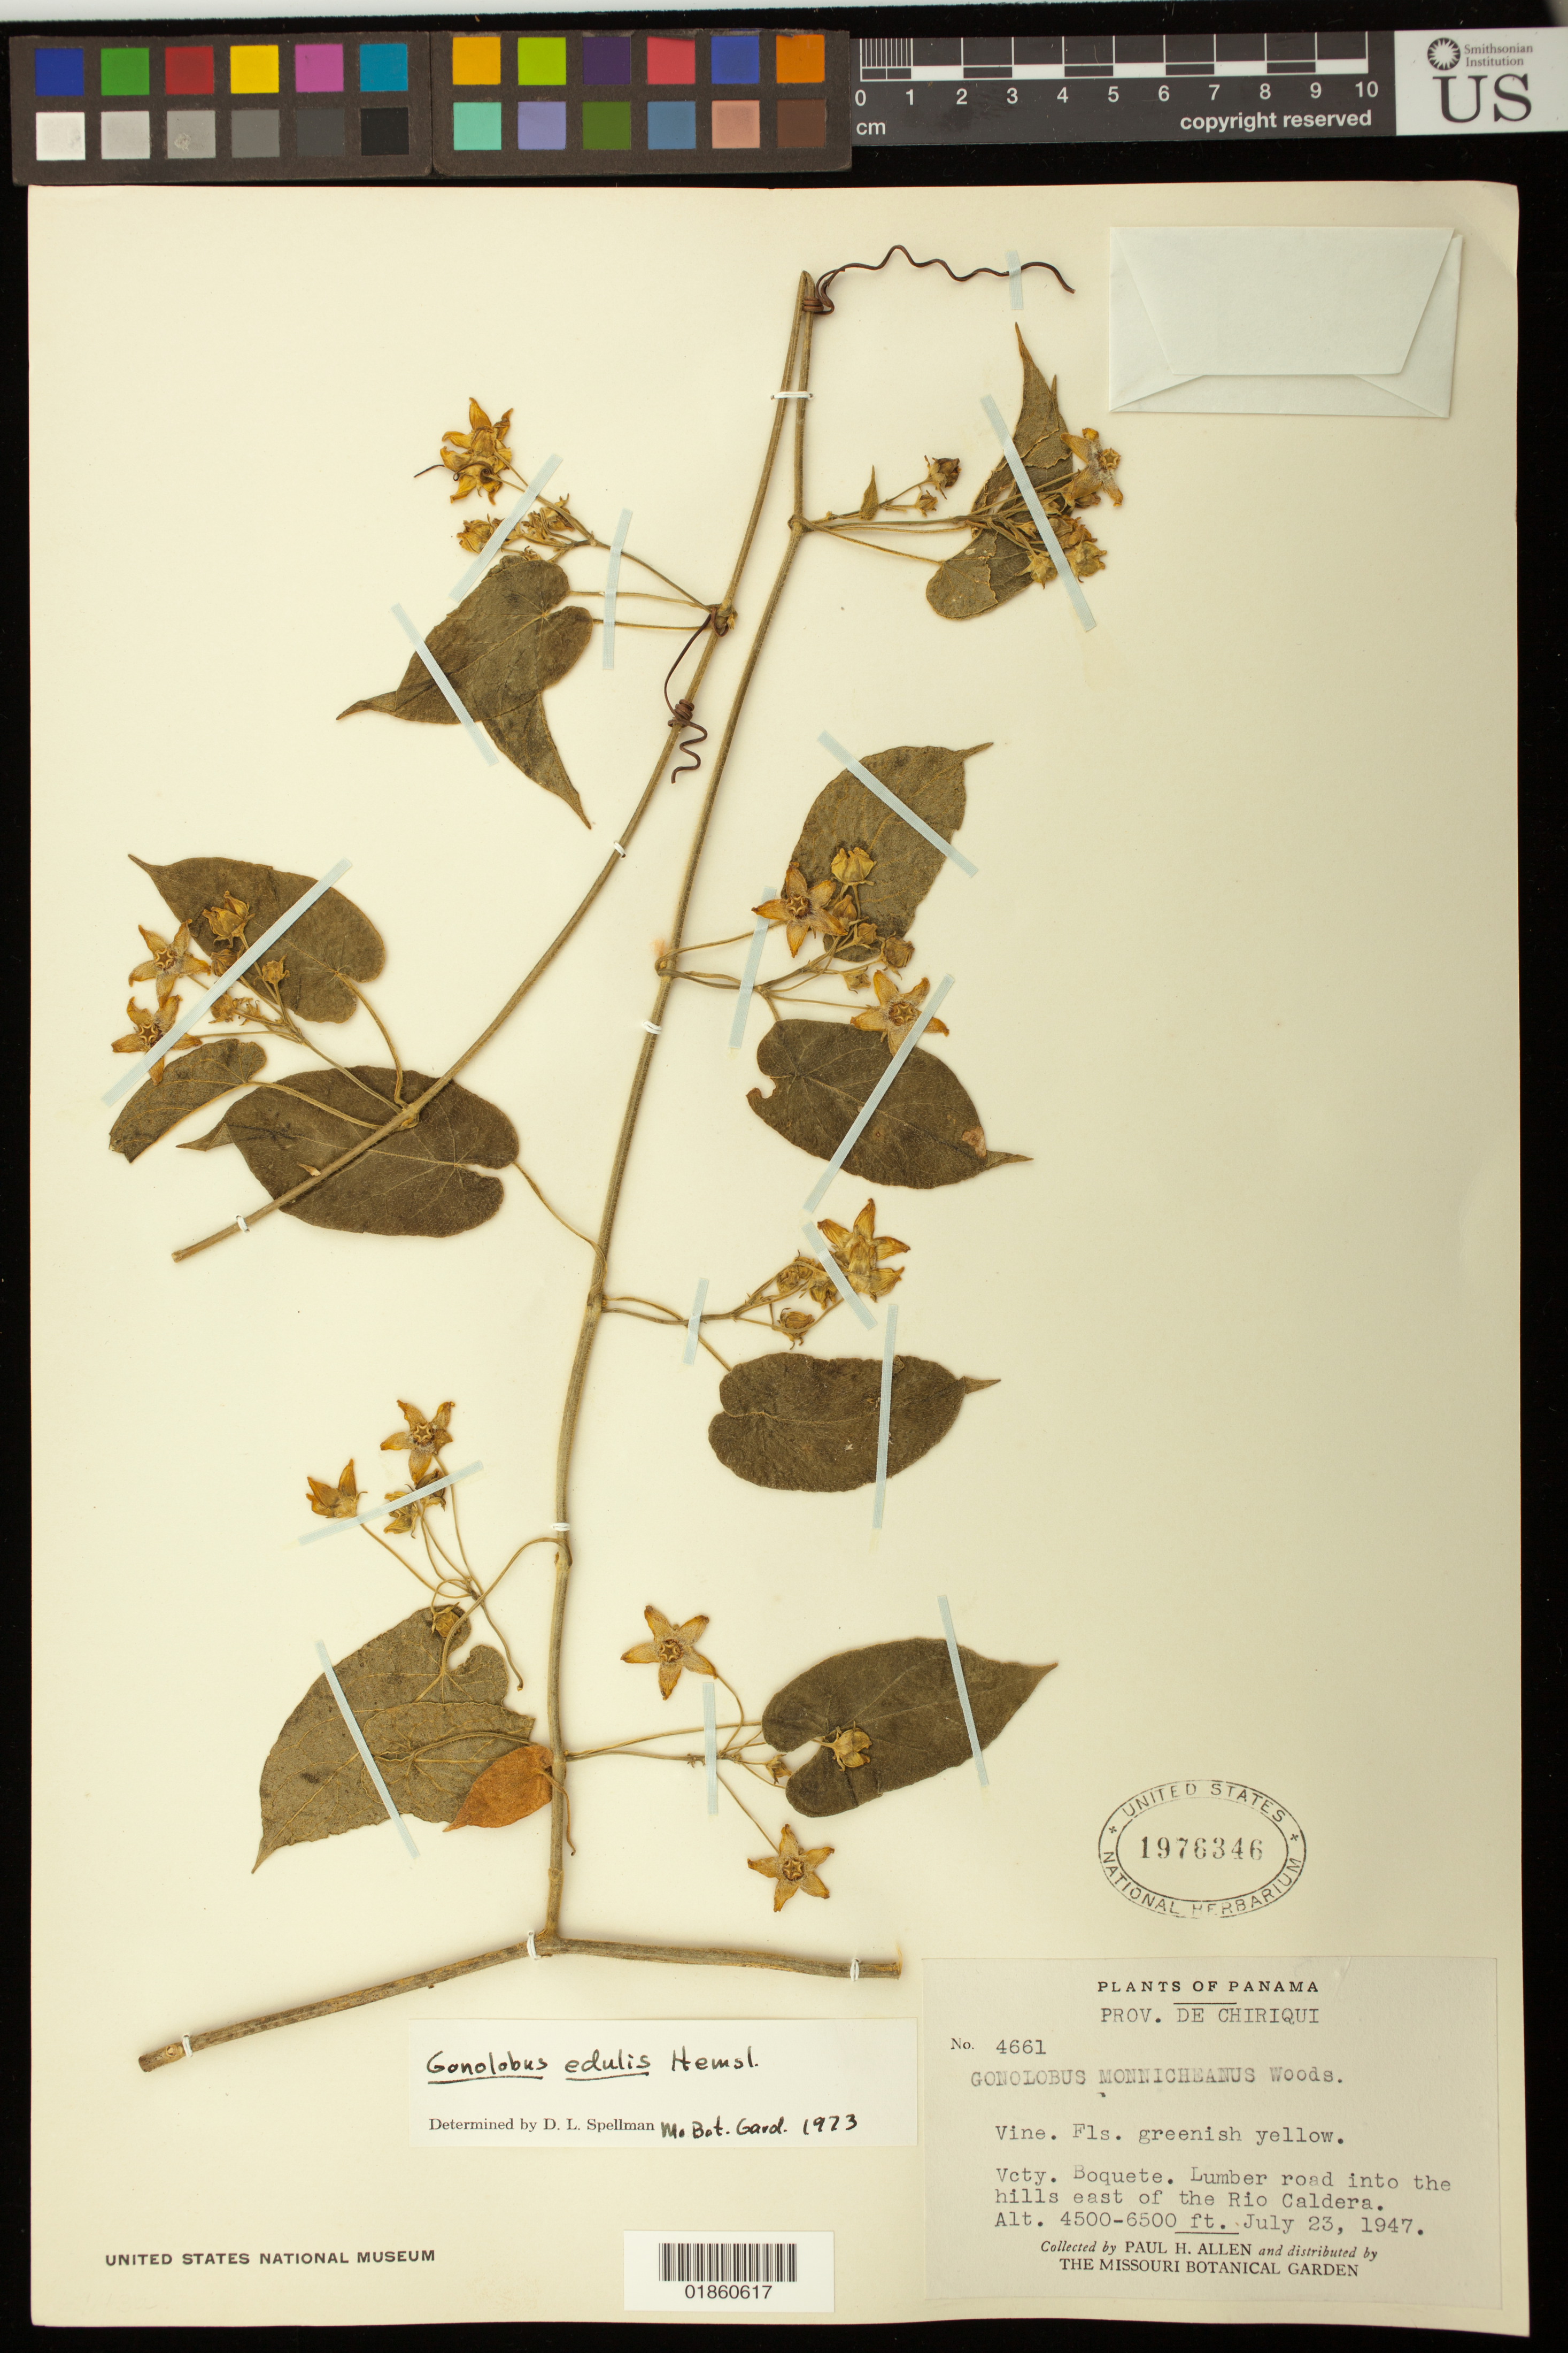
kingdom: Plantae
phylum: Tracheophyta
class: Magnoliopsida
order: Gentianales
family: Apocynaceae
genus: Gonolobus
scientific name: Gonolobus edulis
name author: Hemsl.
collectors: P. H. Allen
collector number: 4661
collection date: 1947-07-23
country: Panama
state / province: Chiriquí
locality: Vcty. Boquete. Lumber road into the hills east of the Rio Caldera.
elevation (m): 1372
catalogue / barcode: US 1976346